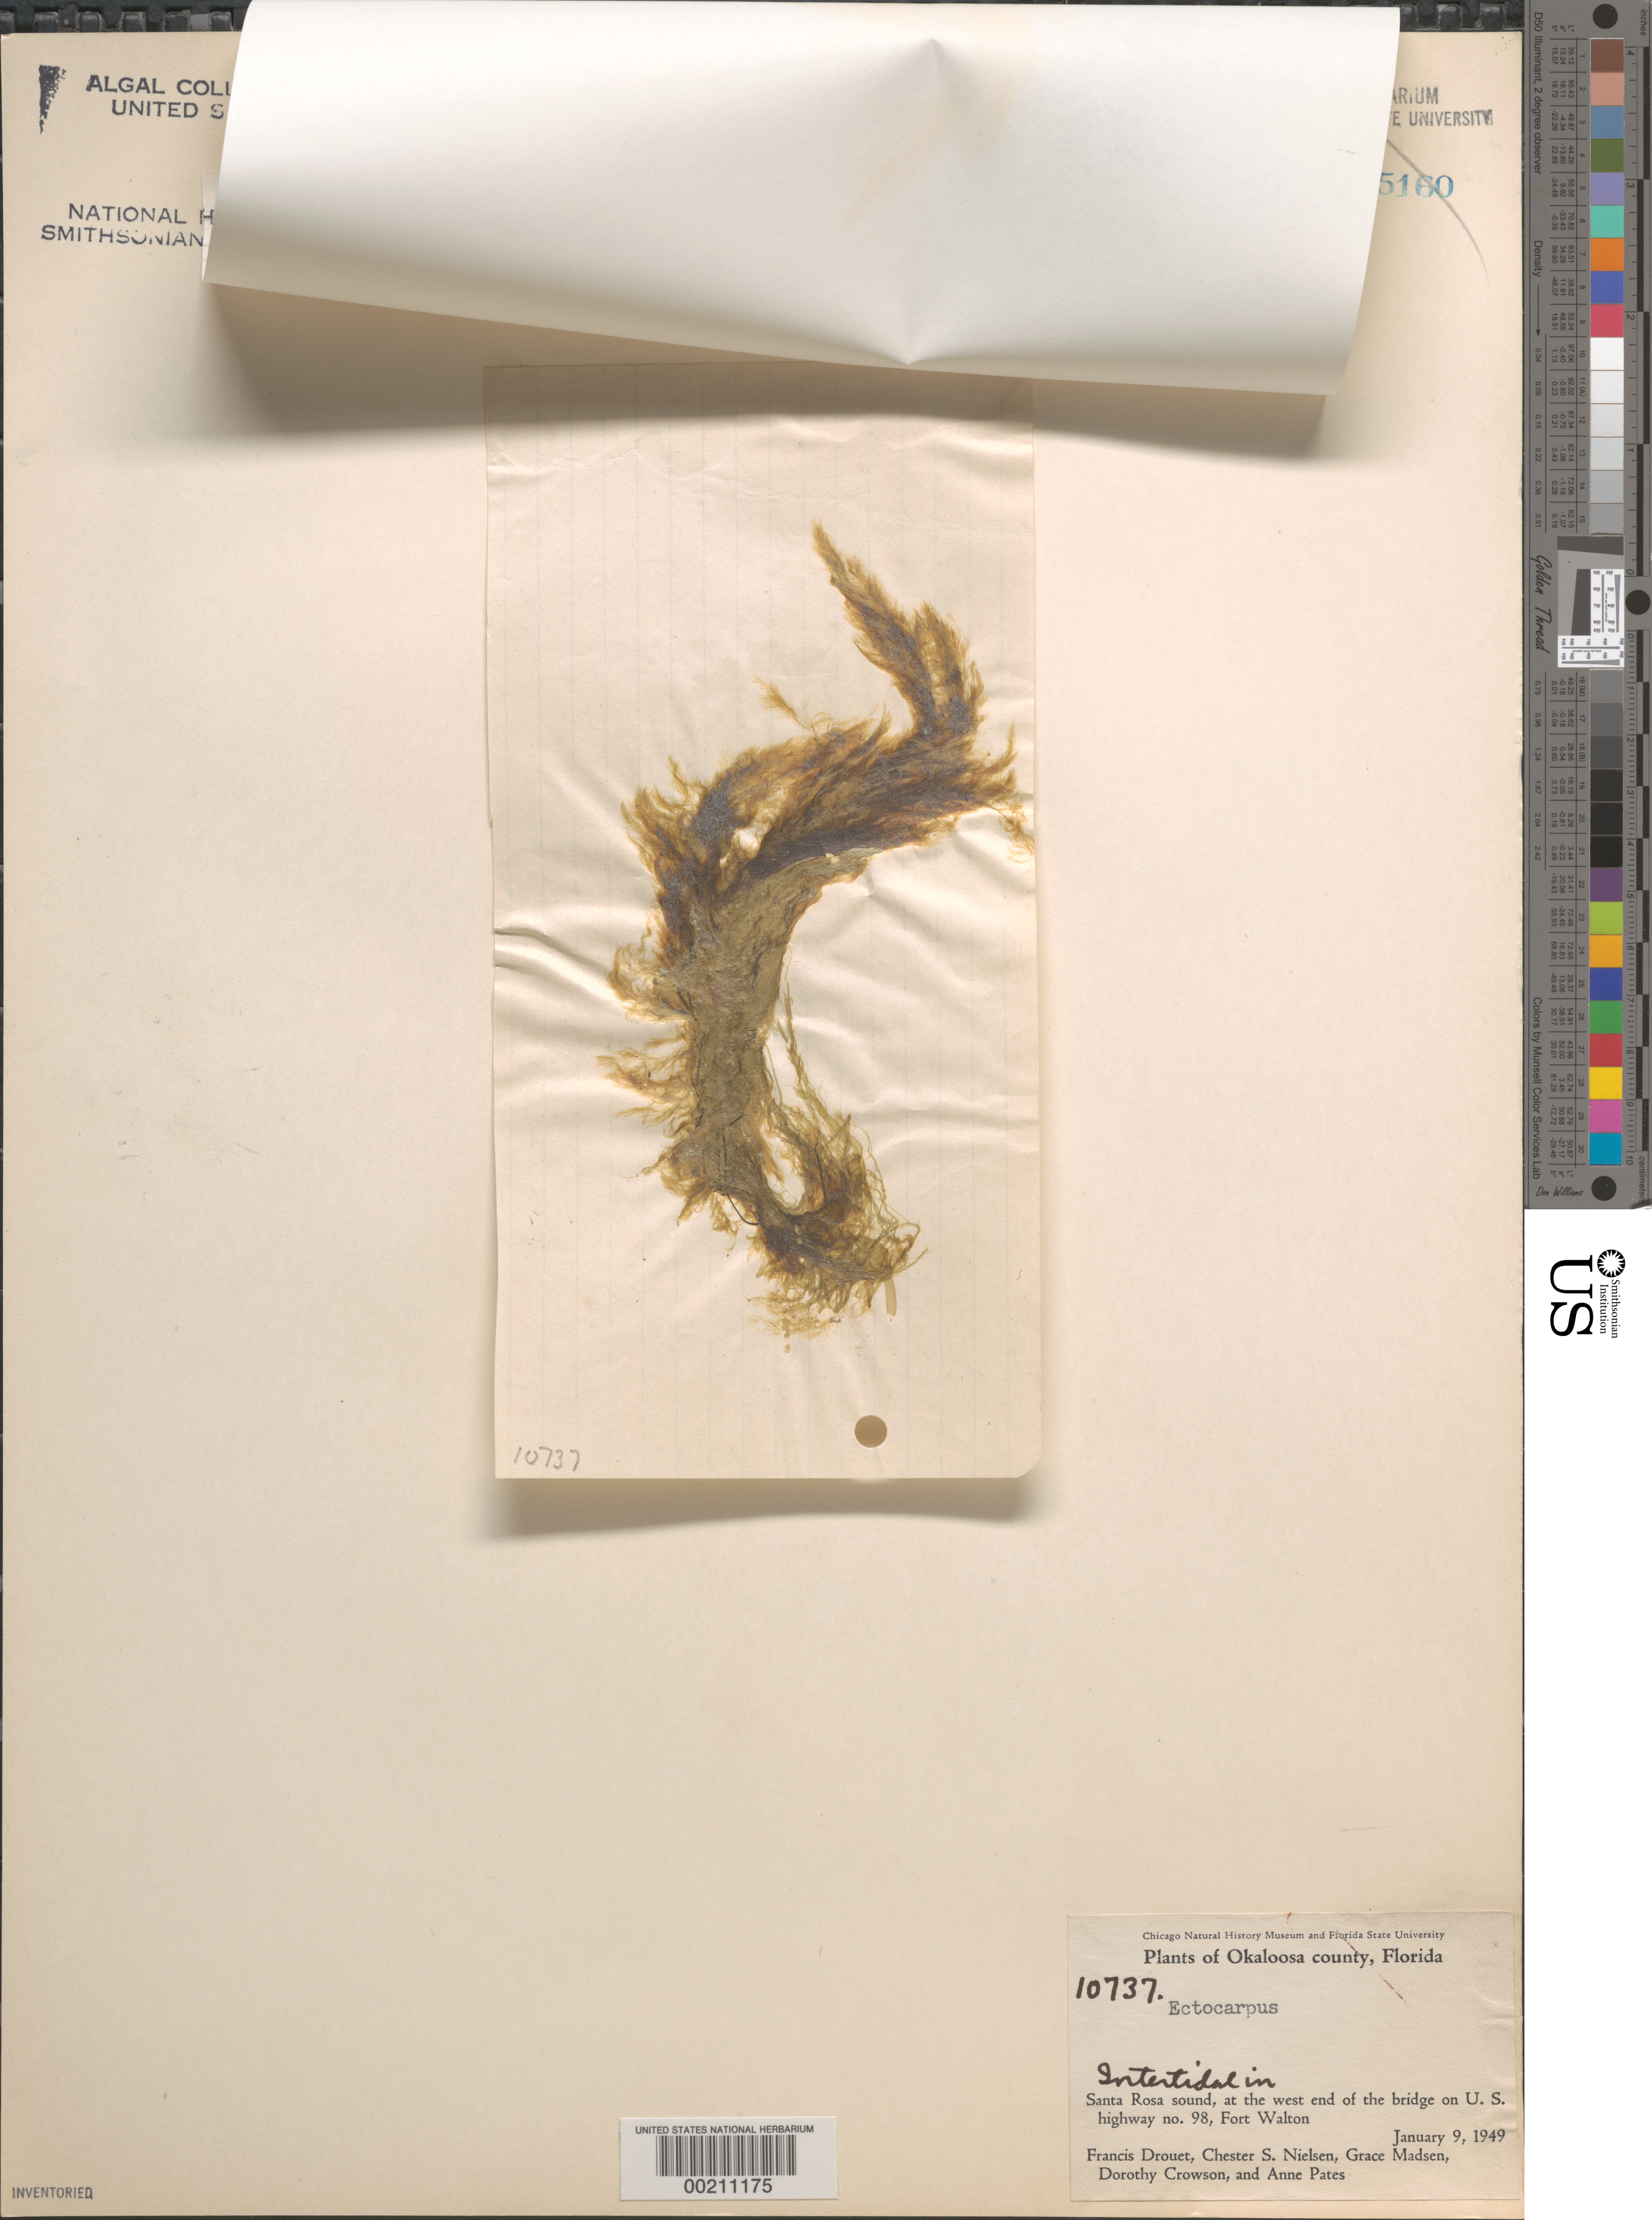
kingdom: Chromista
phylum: Ochrophyta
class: Phaeophyceae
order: Ectocarpales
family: Ectocarpaceae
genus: Ectocarpus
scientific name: Ectocarpus sp.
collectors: F. E. Drouet, C. S. Nielsen, G. Madsen, D. Crowson & A. Pates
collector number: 10737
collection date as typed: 09 Jan 1949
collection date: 1949-01-09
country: United States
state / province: Florida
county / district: Okaloosa County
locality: Santa Rosa Sound, US Highway 98 bridge, Fort Walton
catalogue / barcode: US 20922